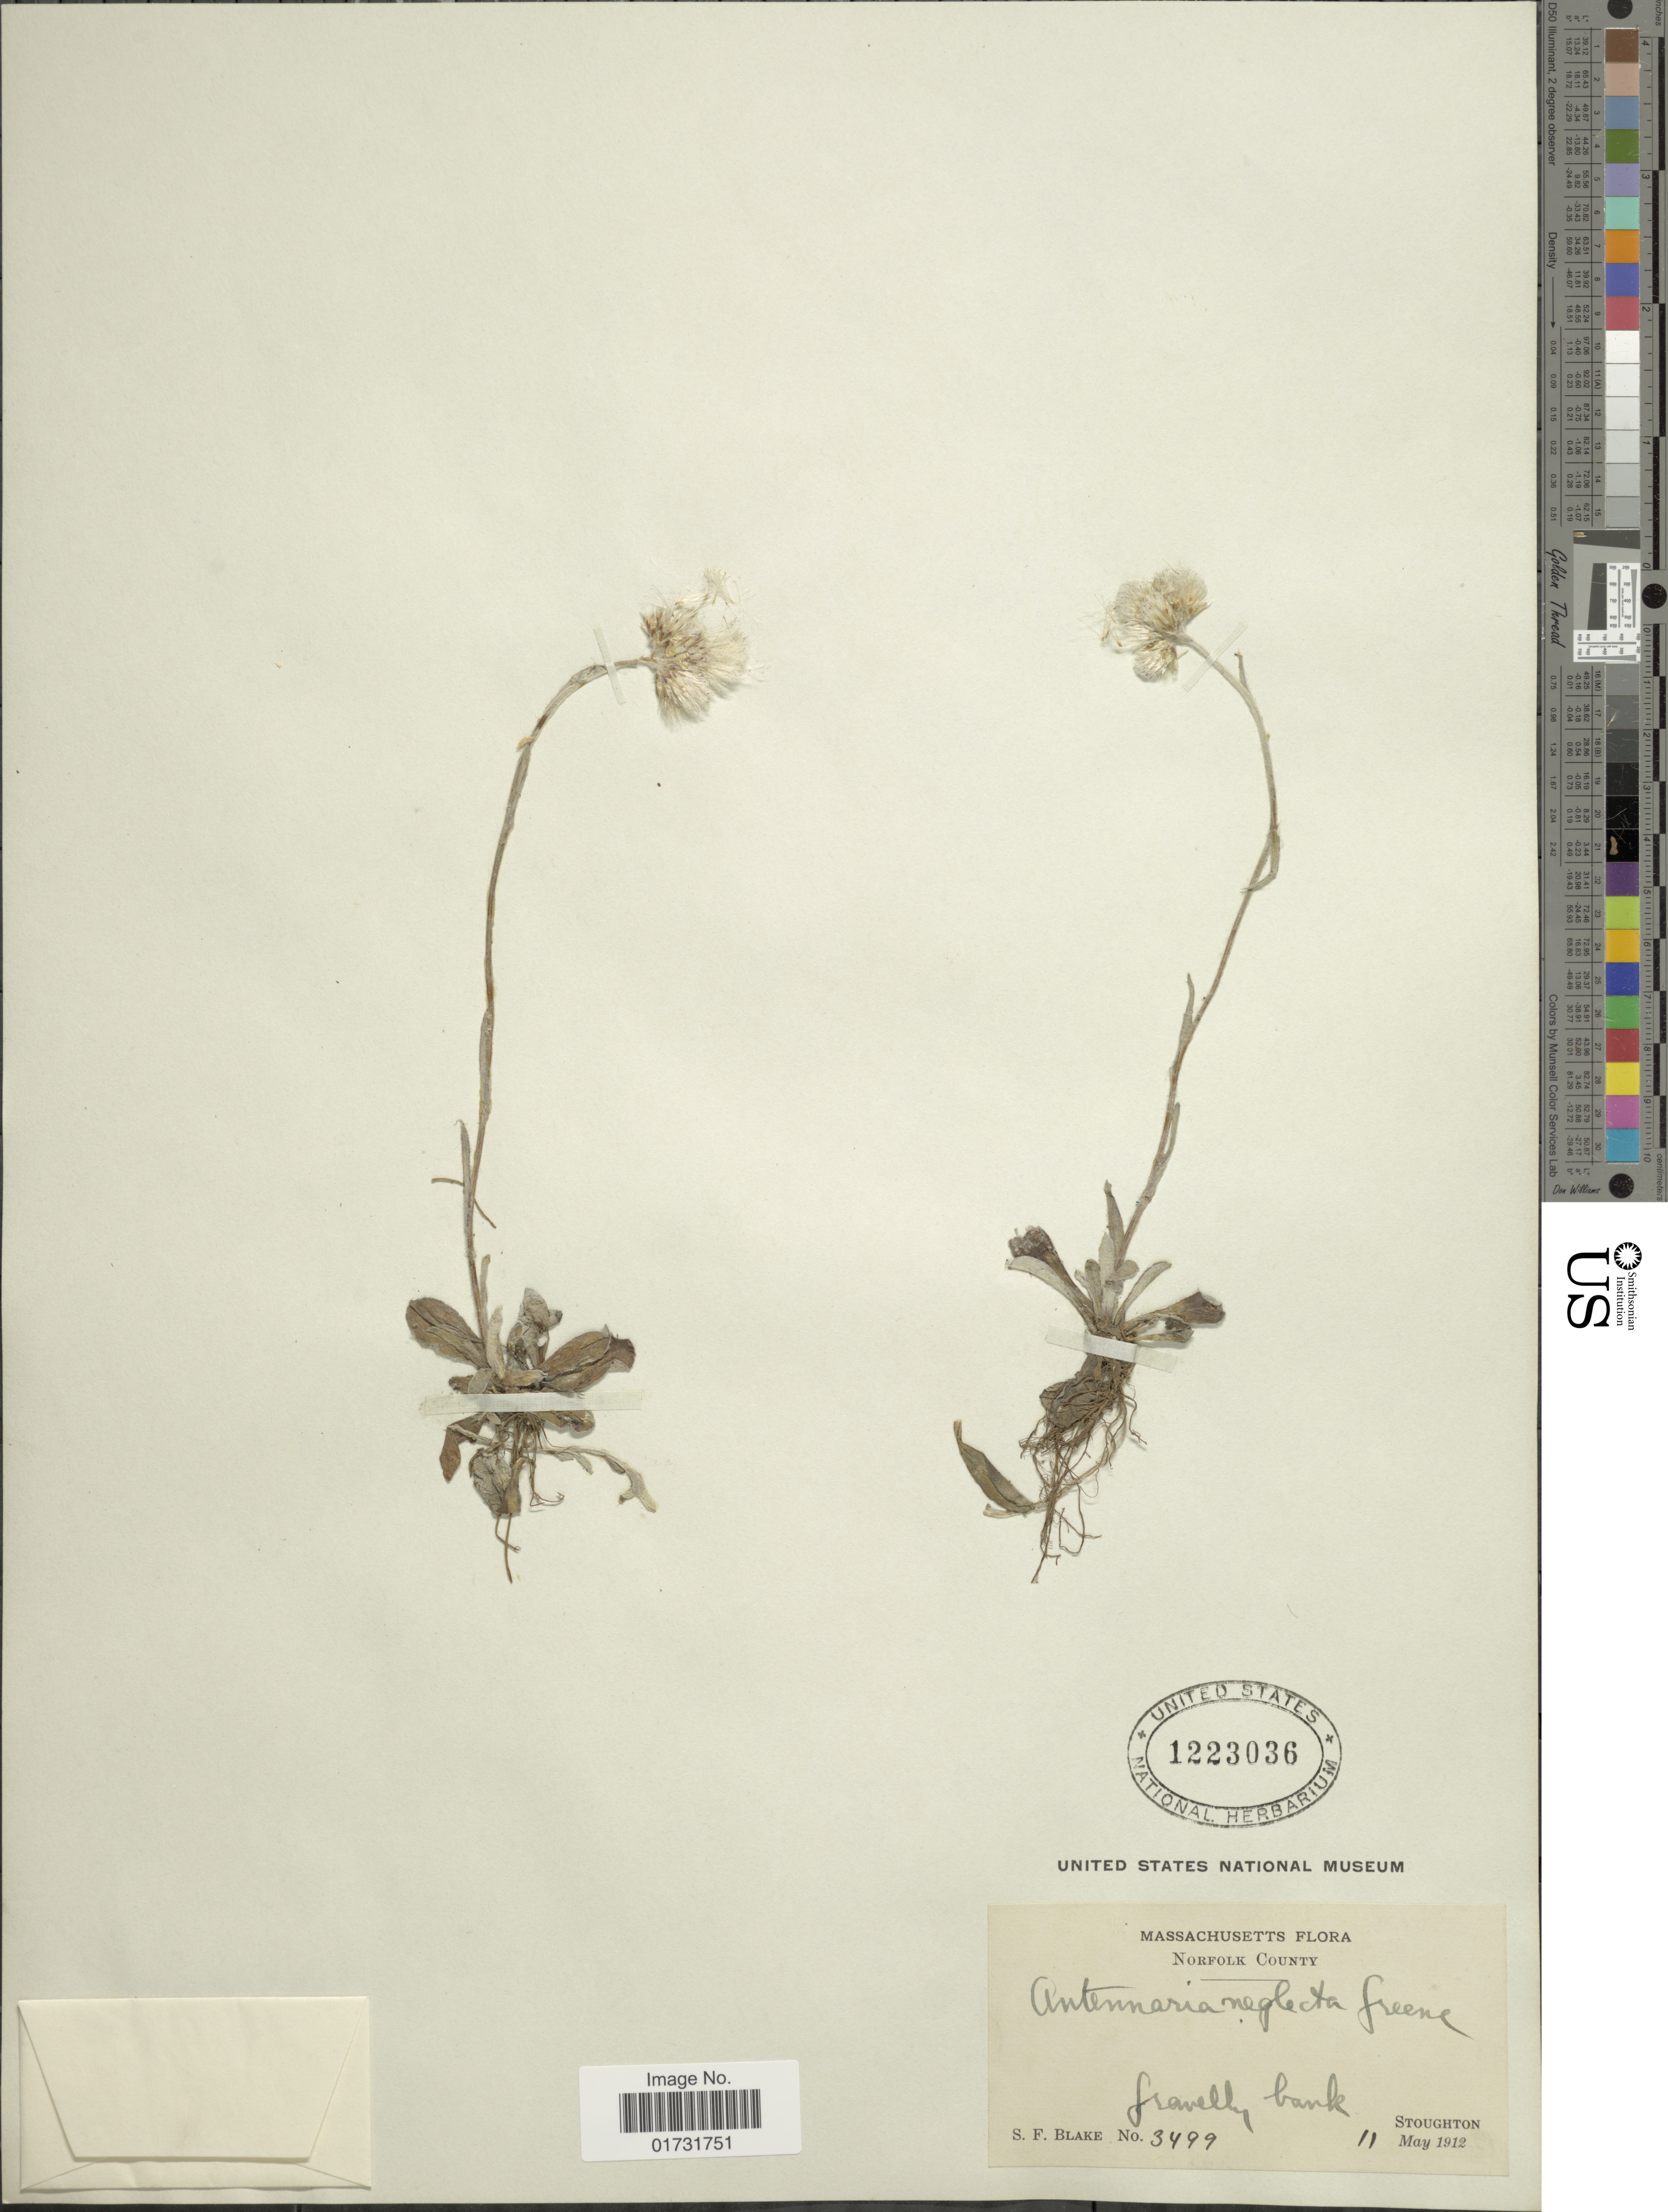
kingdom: Plantae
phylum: Tracheophyta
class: Magnoliopsida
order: Asterales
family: Asteraceae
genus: Antennaria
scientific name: Antennaria neglecta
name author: Greene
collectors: S. Blake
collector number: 3499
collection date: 1912-05-11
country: United States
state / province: Massachusetts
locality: Norfolk County. Stoughton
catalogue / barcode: US 1223036